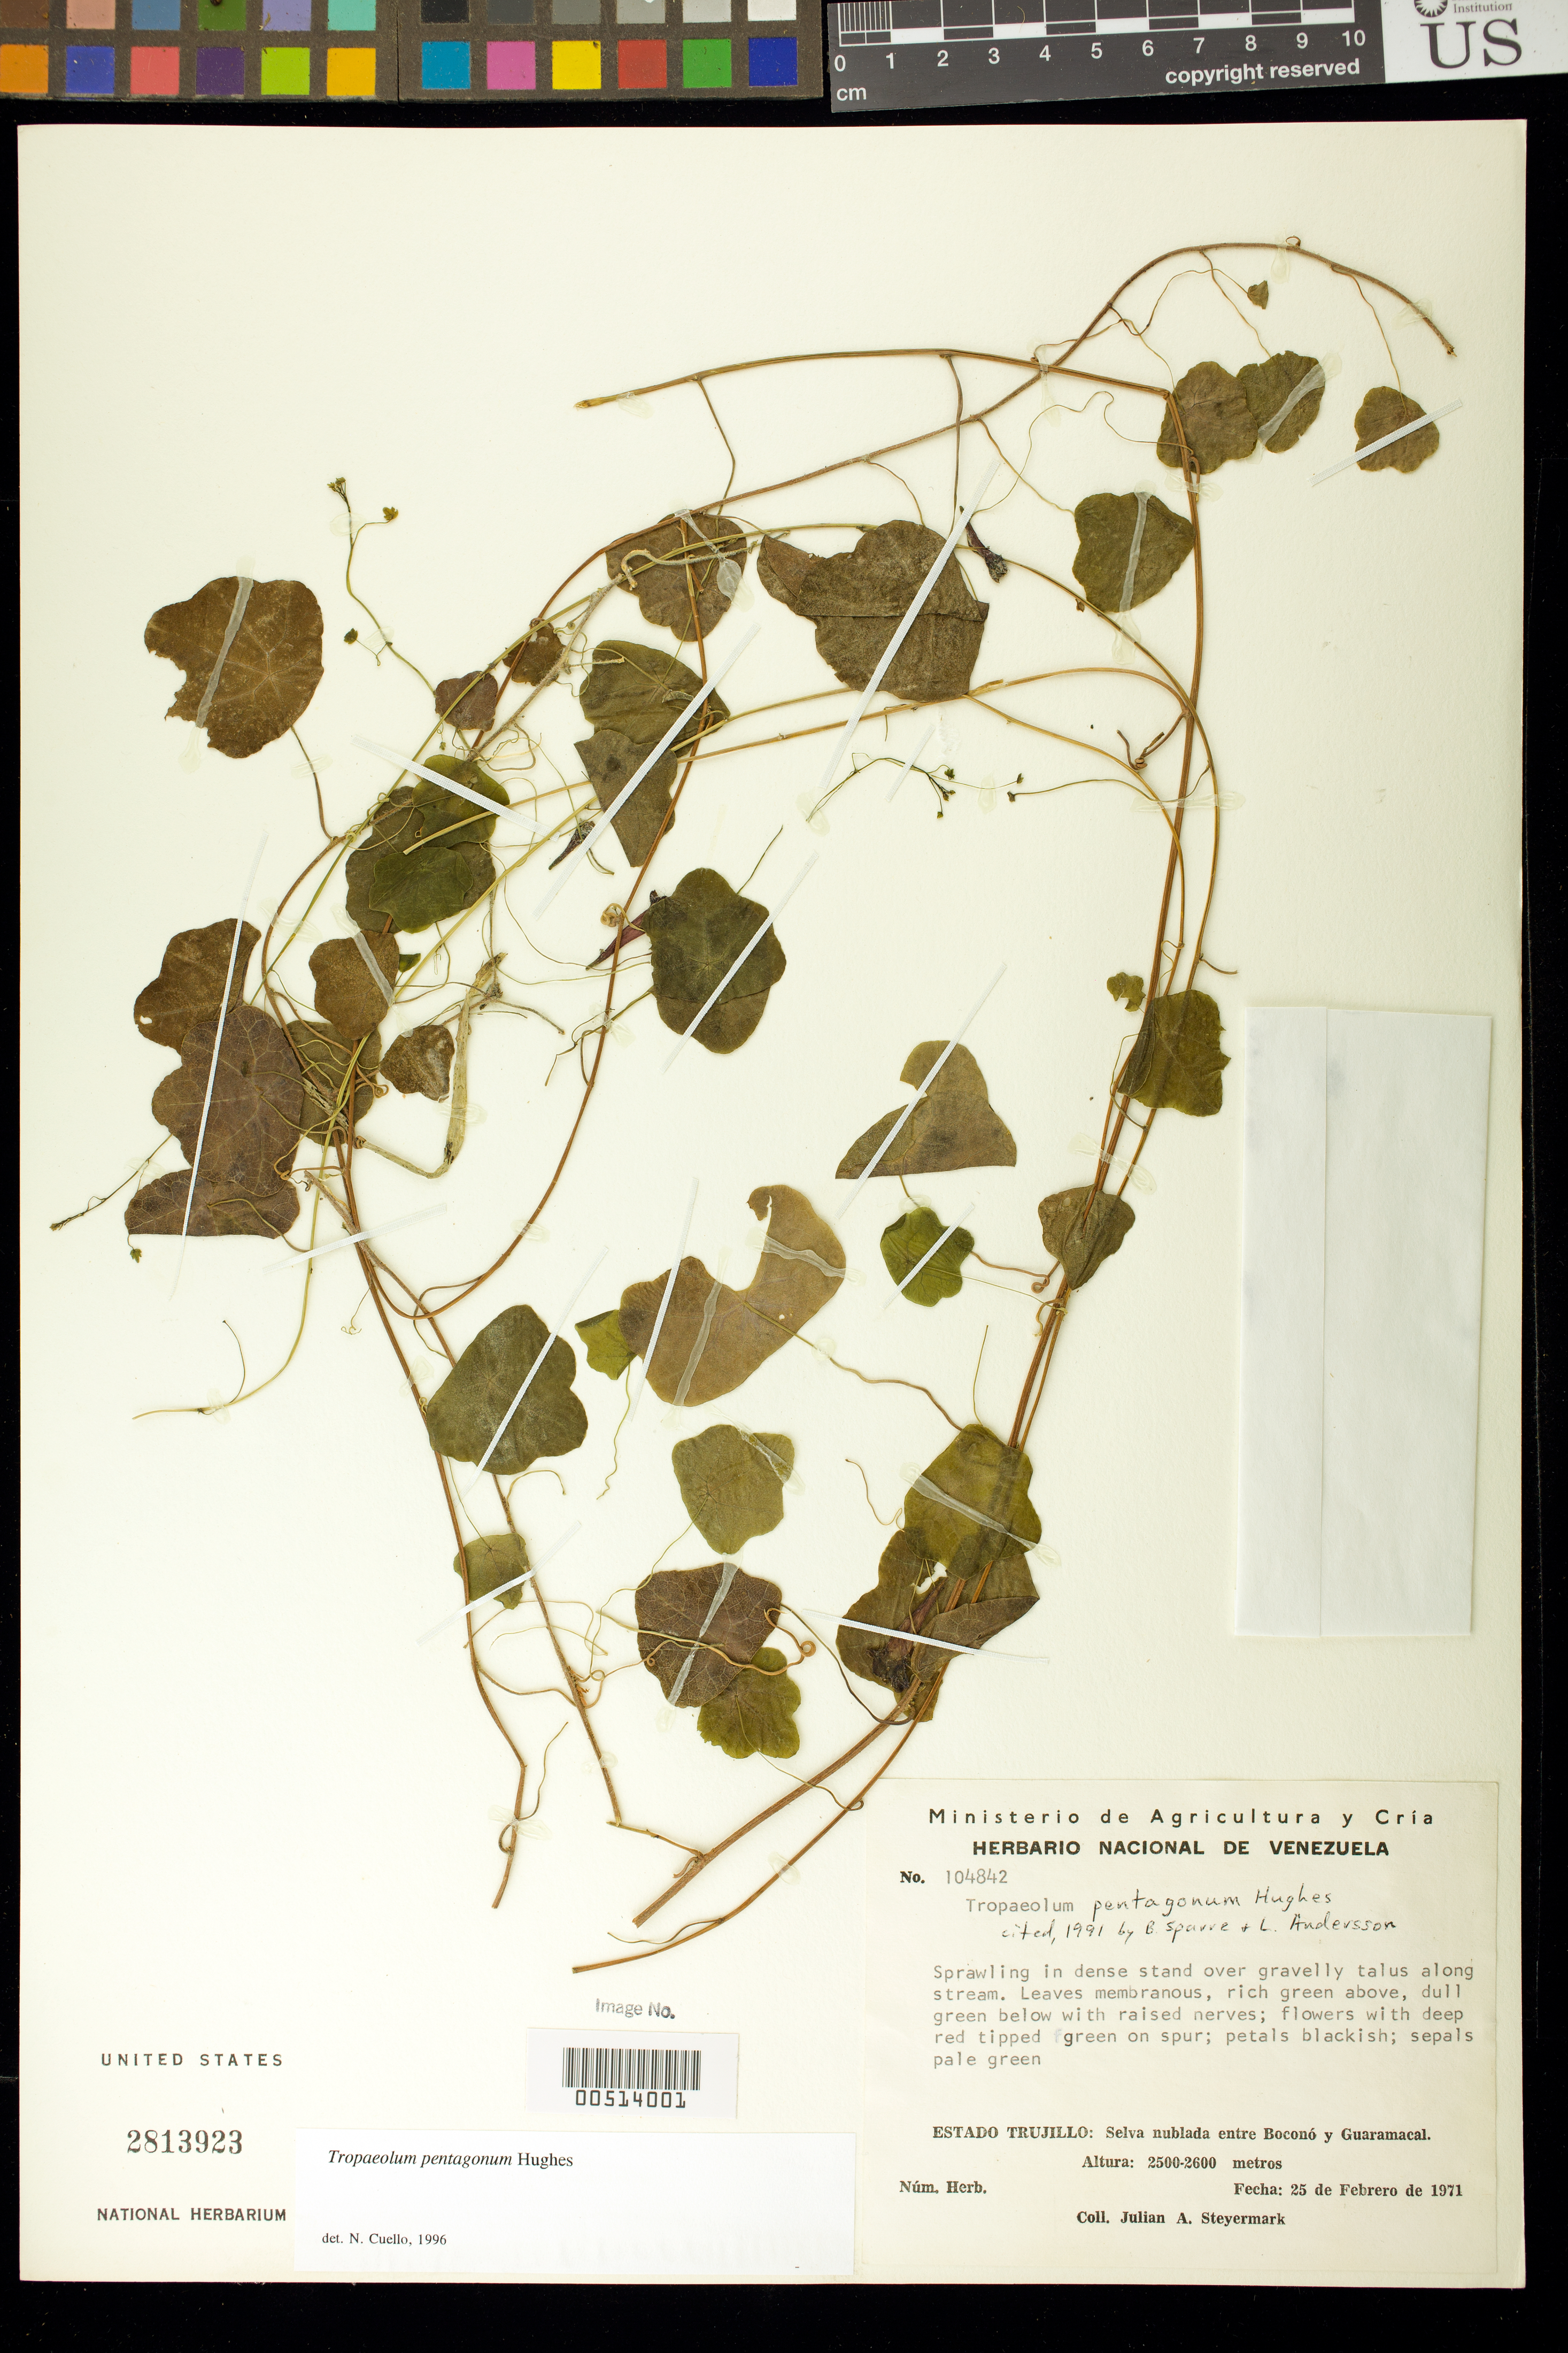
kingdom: Plantae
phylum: Tracheophyta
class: Magnoliopsida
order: Brassicales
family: Tropaeolaceae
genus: Tropaeolum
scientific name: Tropaeolum pentagonum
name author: Hughes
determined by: Sparre, B.; Andersson, [Bengt] L.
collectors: J. Steyermark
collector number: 104842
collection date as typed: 25 Feb 1971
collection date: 1971-02-25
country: Venezuela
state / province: Trujillo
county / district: Boconó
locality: Entre Boconó y Guaramacal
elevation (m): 2500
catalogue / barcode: US 2813923